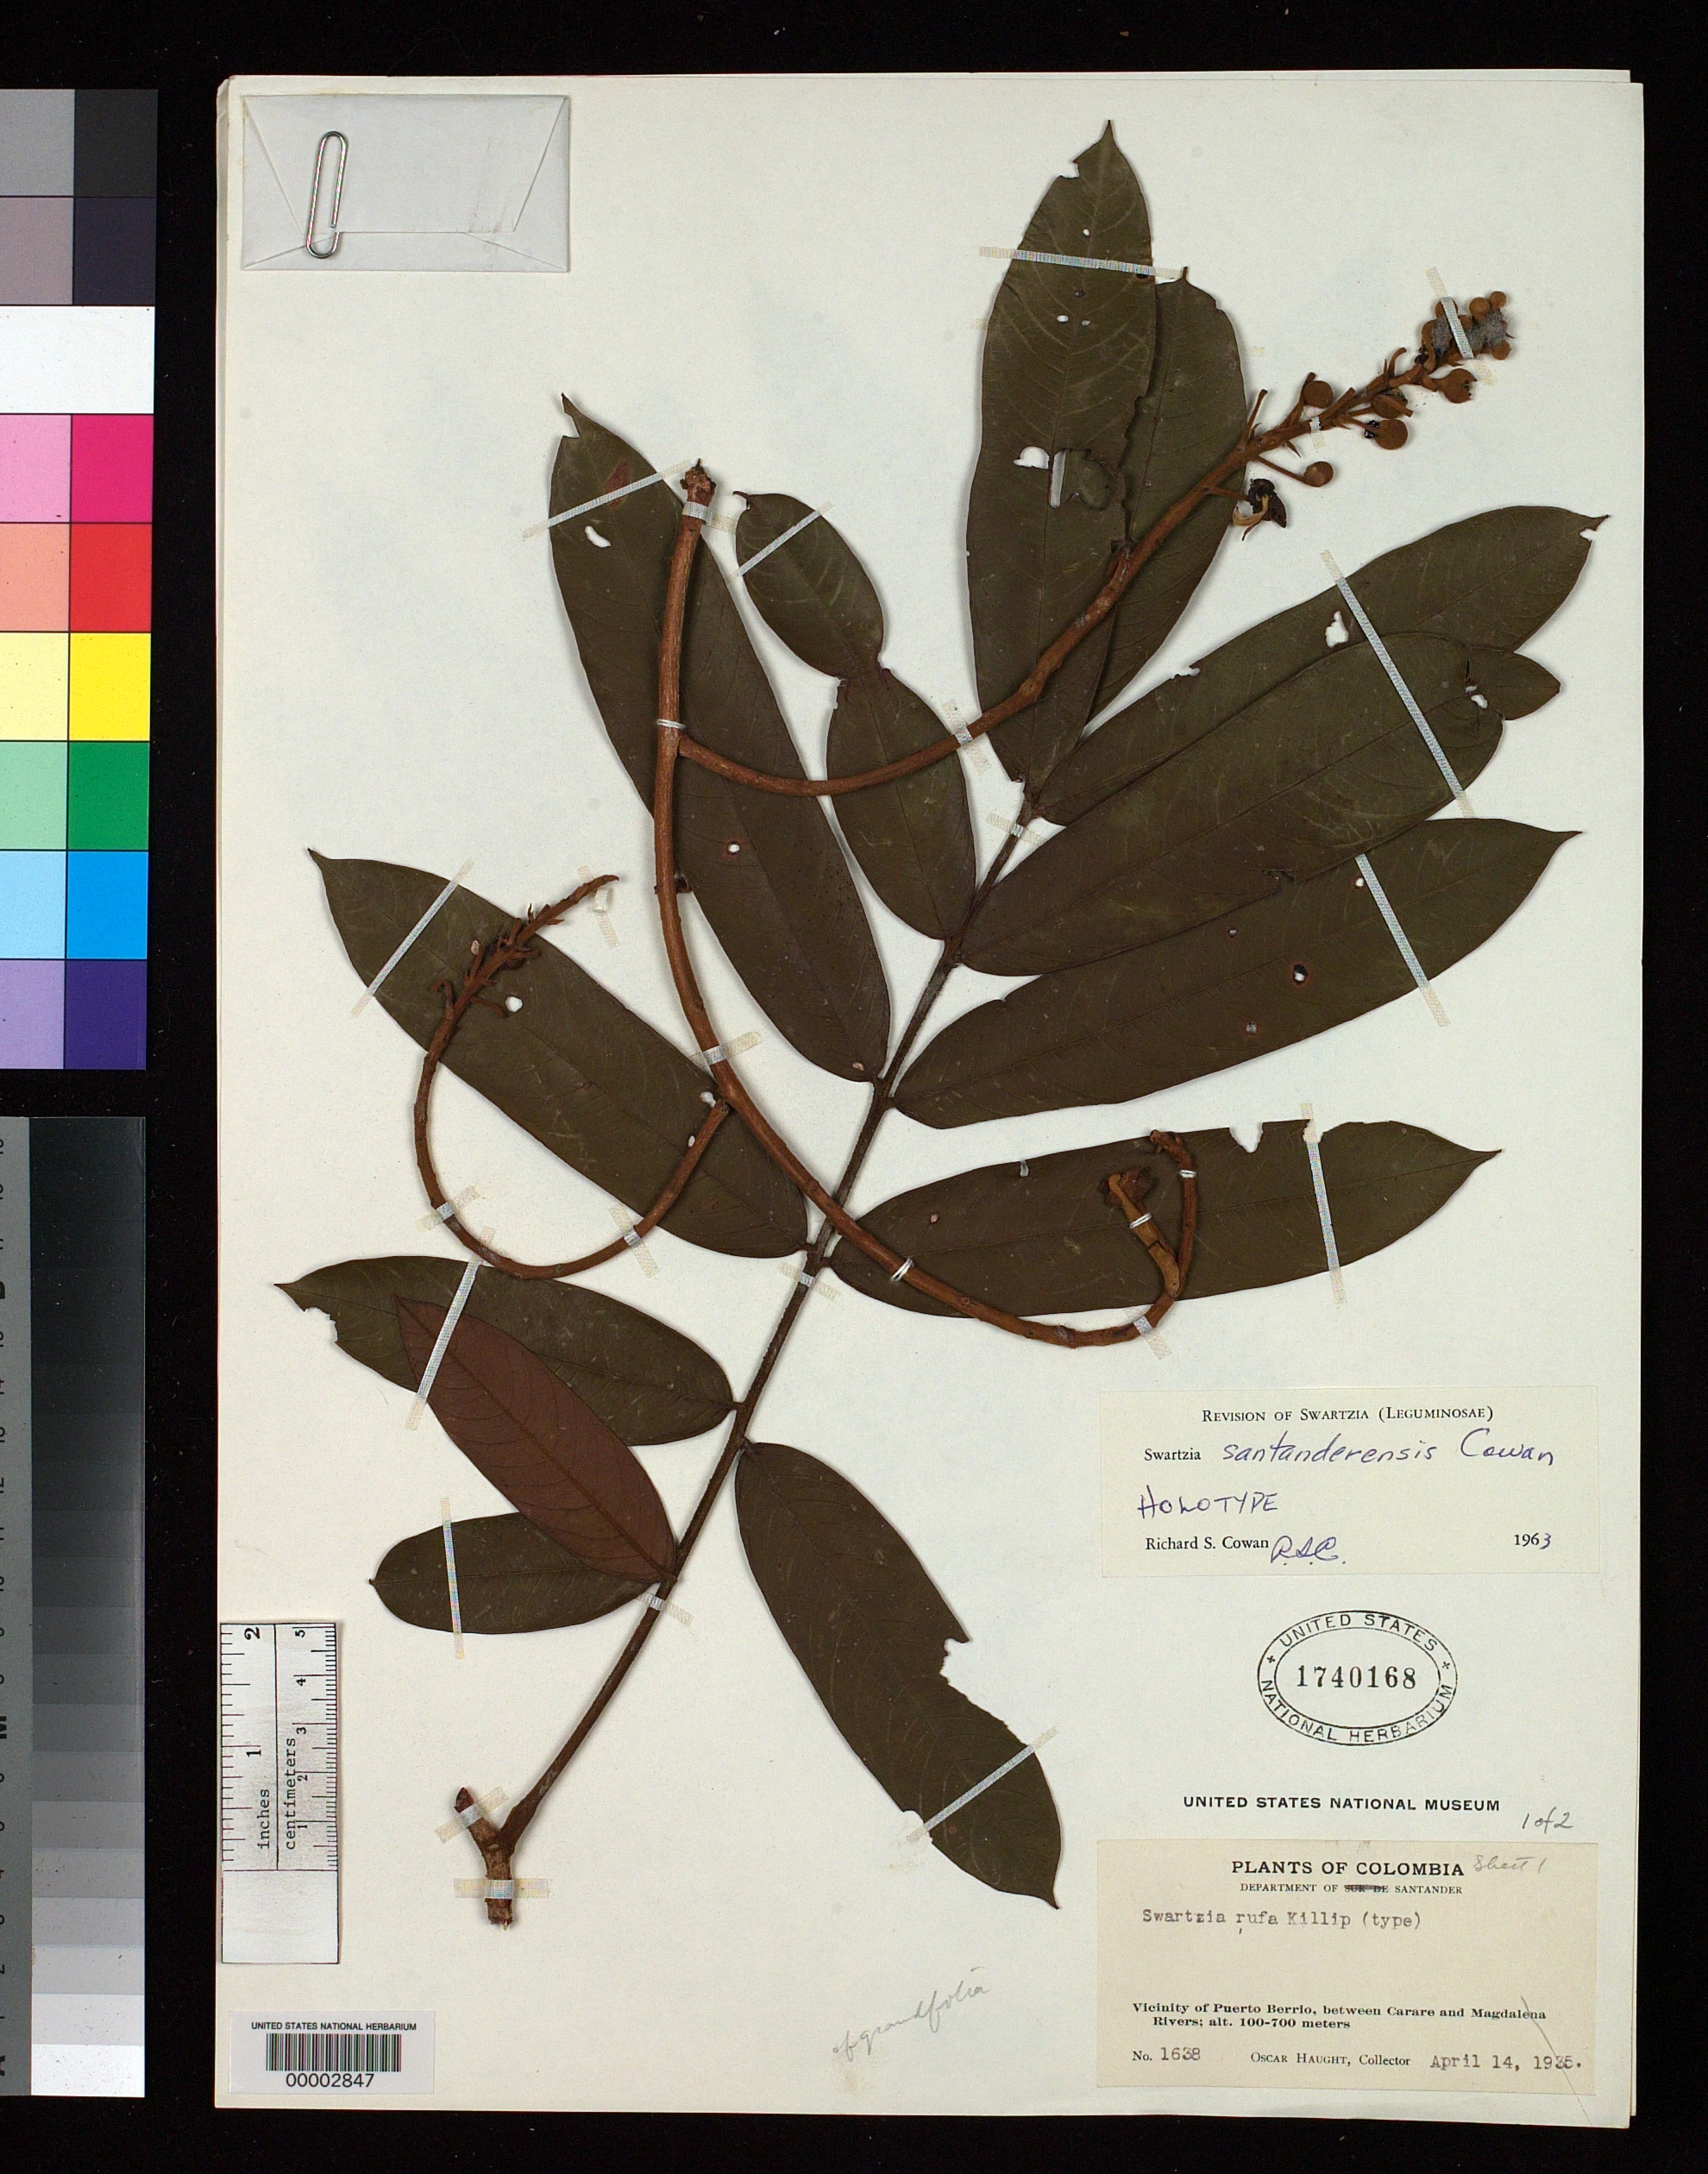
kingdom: Plantae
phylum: Tracheophyta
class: Magnoliopsida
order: Fabales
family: Fabaceae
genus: Swartzia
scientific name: Swartzia santanderensis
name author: R.S. Cowan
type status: Holotype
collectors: O. L. Haught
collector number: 1638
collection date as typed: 14 Apr 1935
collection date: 1935-04-14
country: Colombia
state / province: Santander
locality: Puerto Barrio, between Carare and Magdelena Rivers.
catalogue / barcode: US 1740168